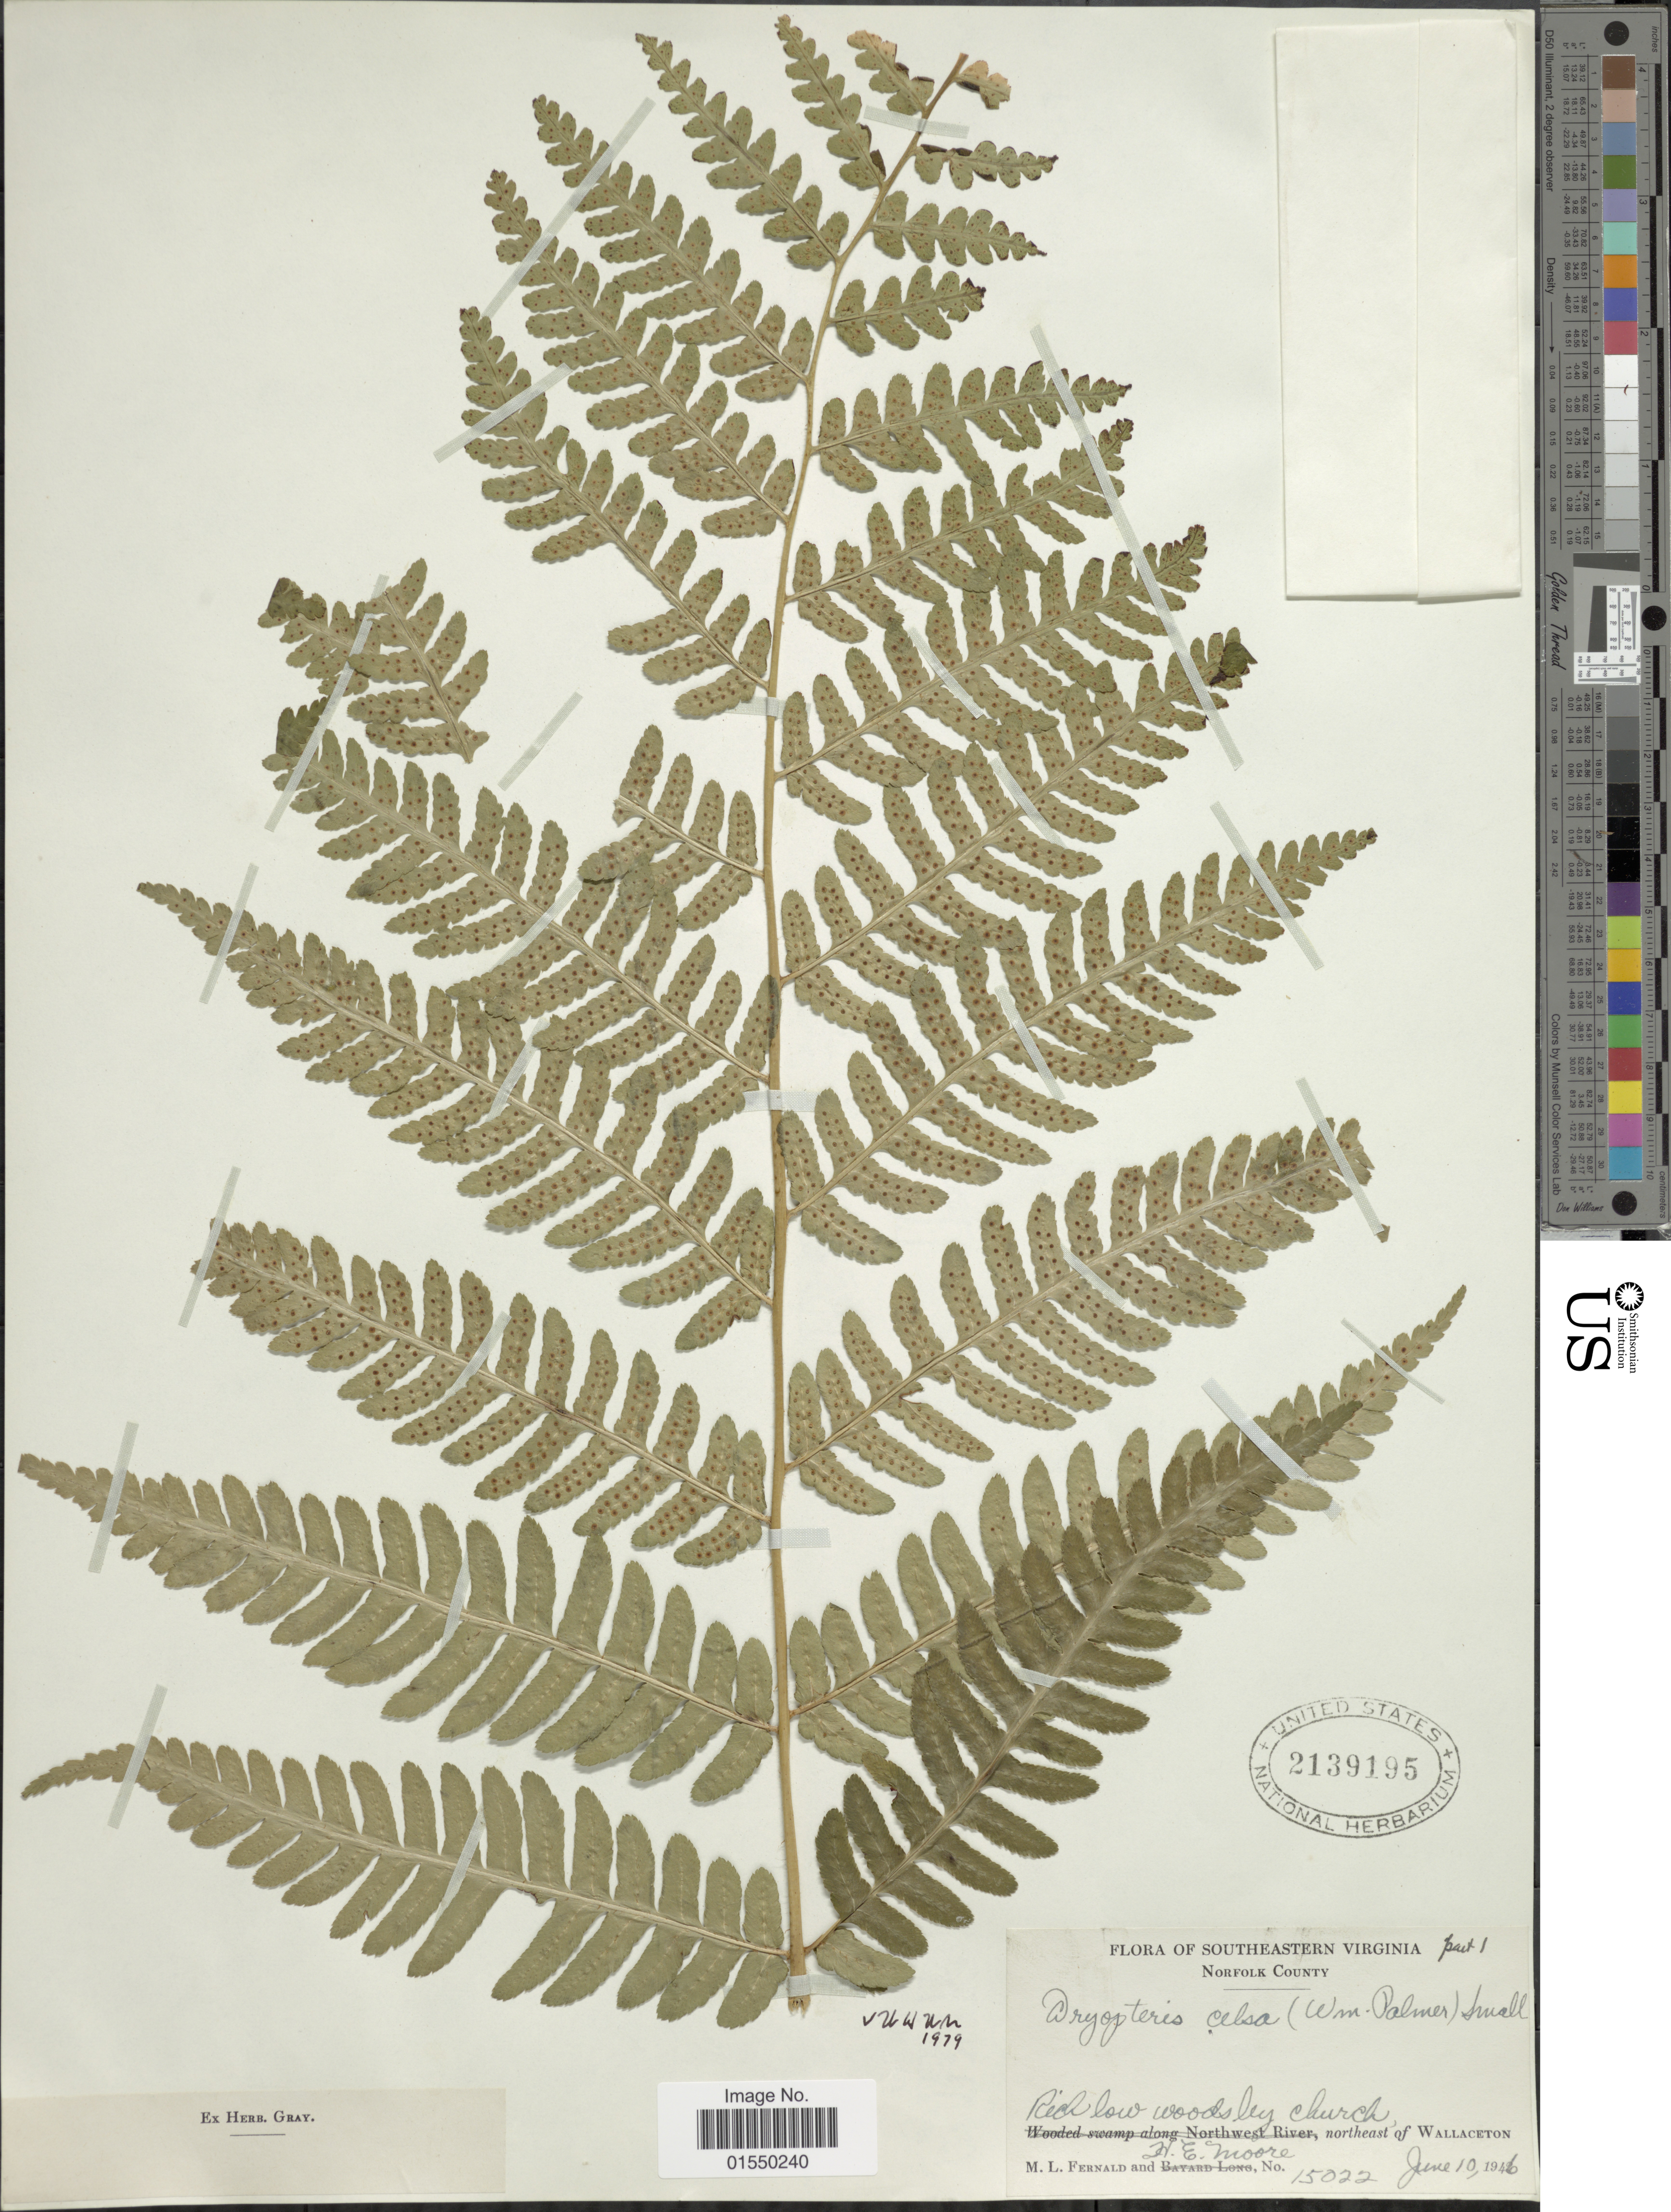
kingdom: Plantae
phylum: Tracheophyta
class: Polypodiopsida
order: Polypodiales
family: Dryopteridaceae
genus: Dryopteris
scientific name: Dryopteris celsa (W. Palmer) Knowlt., W. Palmer & C.L. Pollard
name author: (W. Palmer) Knowlt. et al.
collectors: M. L. Fernald & H. Moore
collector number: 15022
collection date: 1946-06-10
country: United States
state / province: Virginia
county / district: City of Norfolk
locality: Rich low woods by church, Southeastern Virginia, Norfolk County, NE of Wallaceton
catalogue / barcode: US 2139195